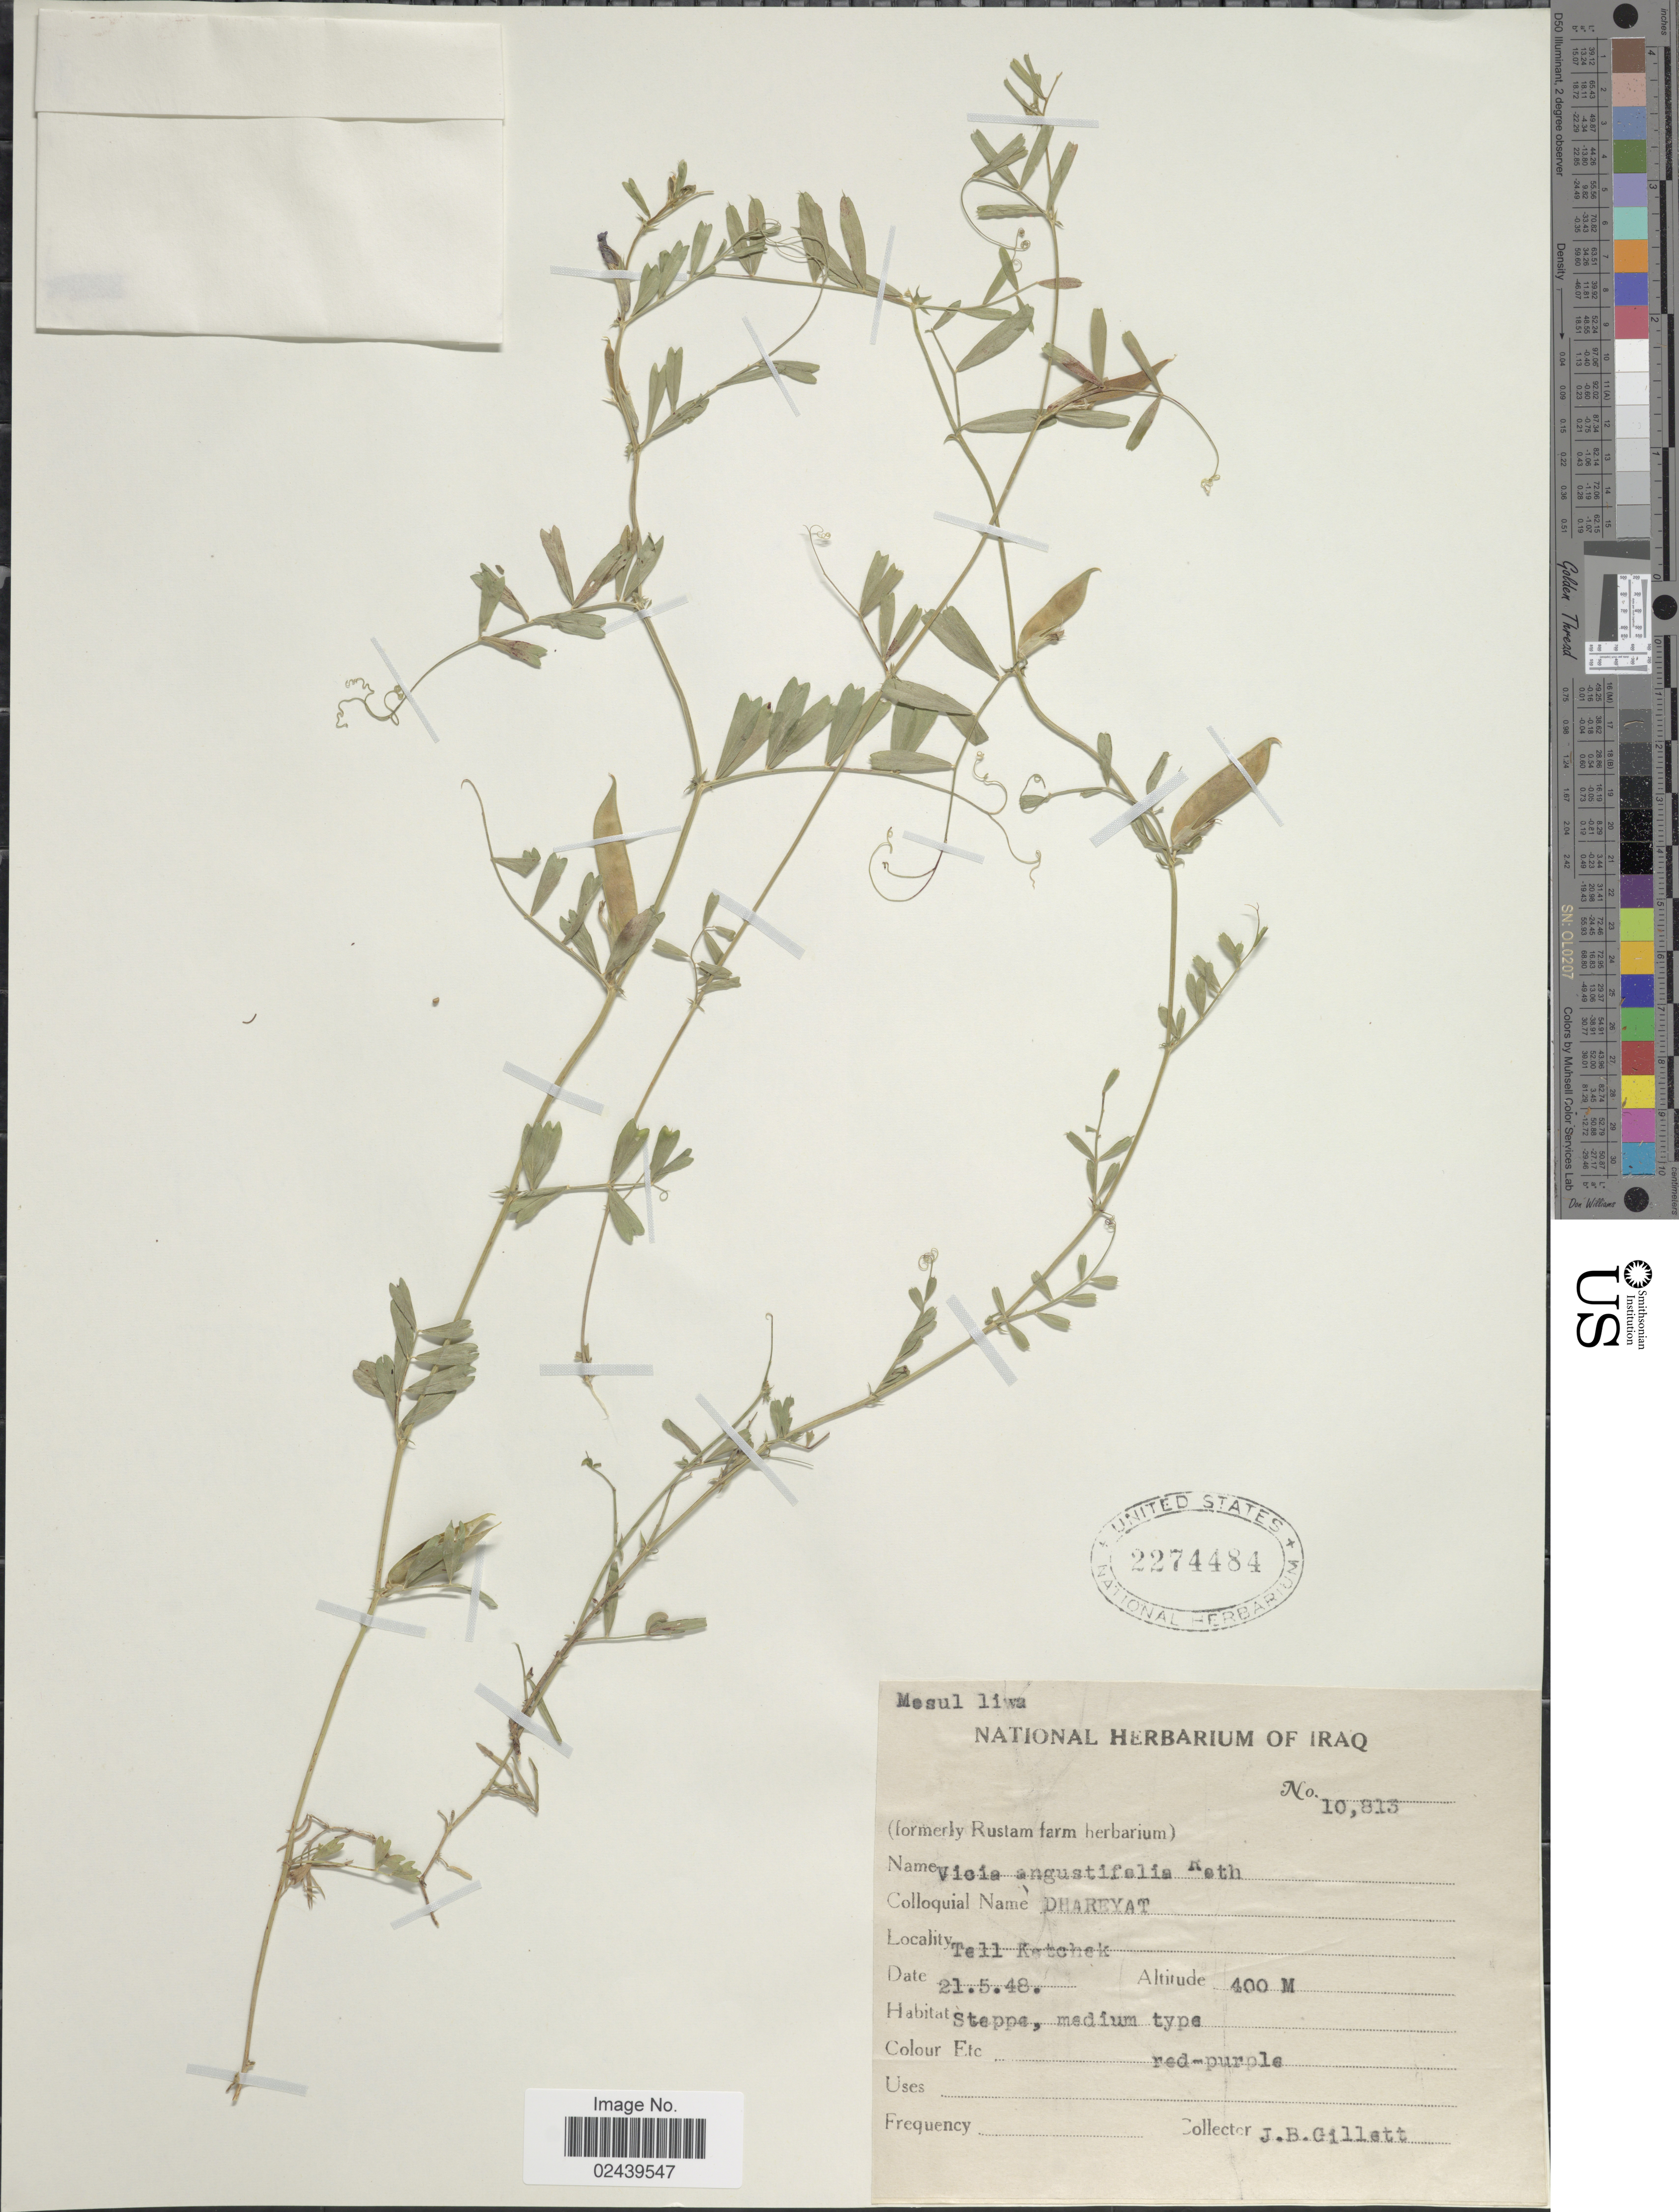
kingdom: Plantae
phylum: Tracheophyta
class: Magnoliopsida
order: Fabales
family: Fabaceae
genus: Vicia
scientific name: Vicia angustifolia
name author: L.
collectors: J. B. Gillett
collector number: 10813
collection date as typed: Transcribed d/m/y: 21/5/48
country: Iraq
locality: Mesul liwa. Tell Katchak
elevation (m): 400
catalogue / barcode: US 2274484